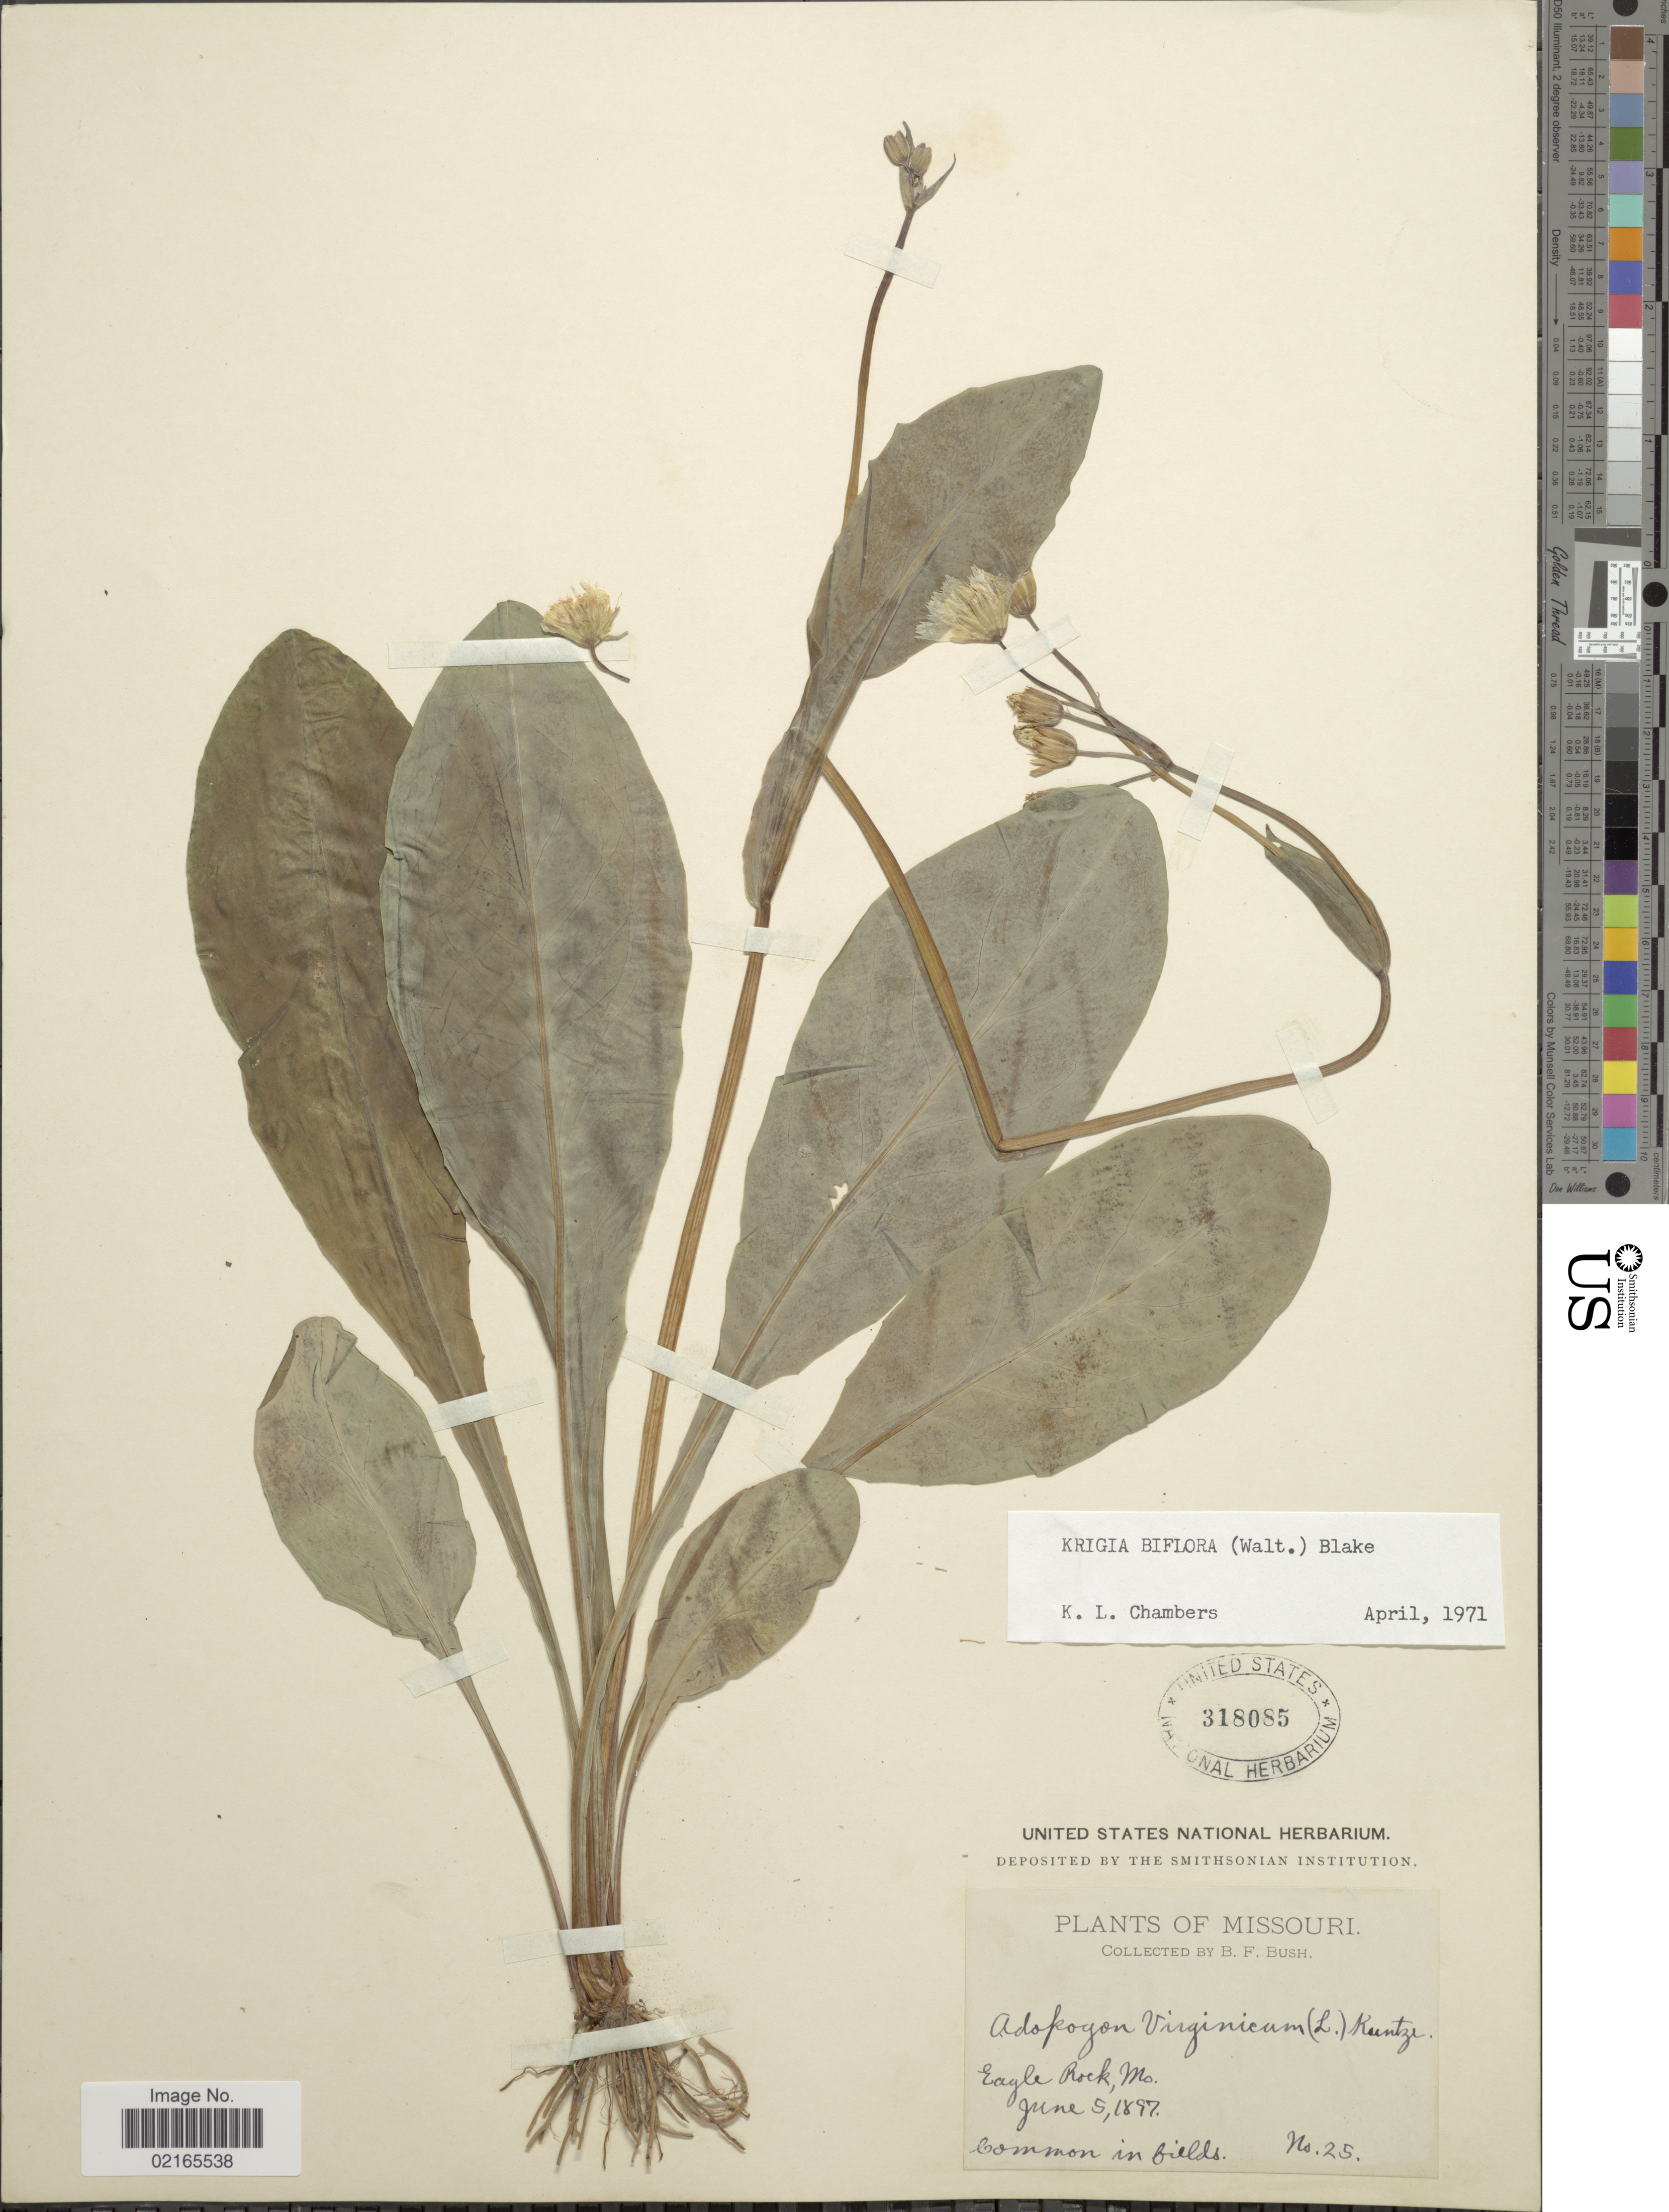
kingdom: Plantae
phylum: Tracheophyta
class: Magnoliopsida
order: Asterales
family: Asteraceae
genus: Krigia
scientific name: Krigia biflora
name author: (Walter) S.F. Blake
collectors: B. F. Bush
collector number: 25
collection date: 1897-06-05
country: United States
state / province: Missouri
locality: Eagle of Rock, common in fields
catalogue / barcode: US 318085